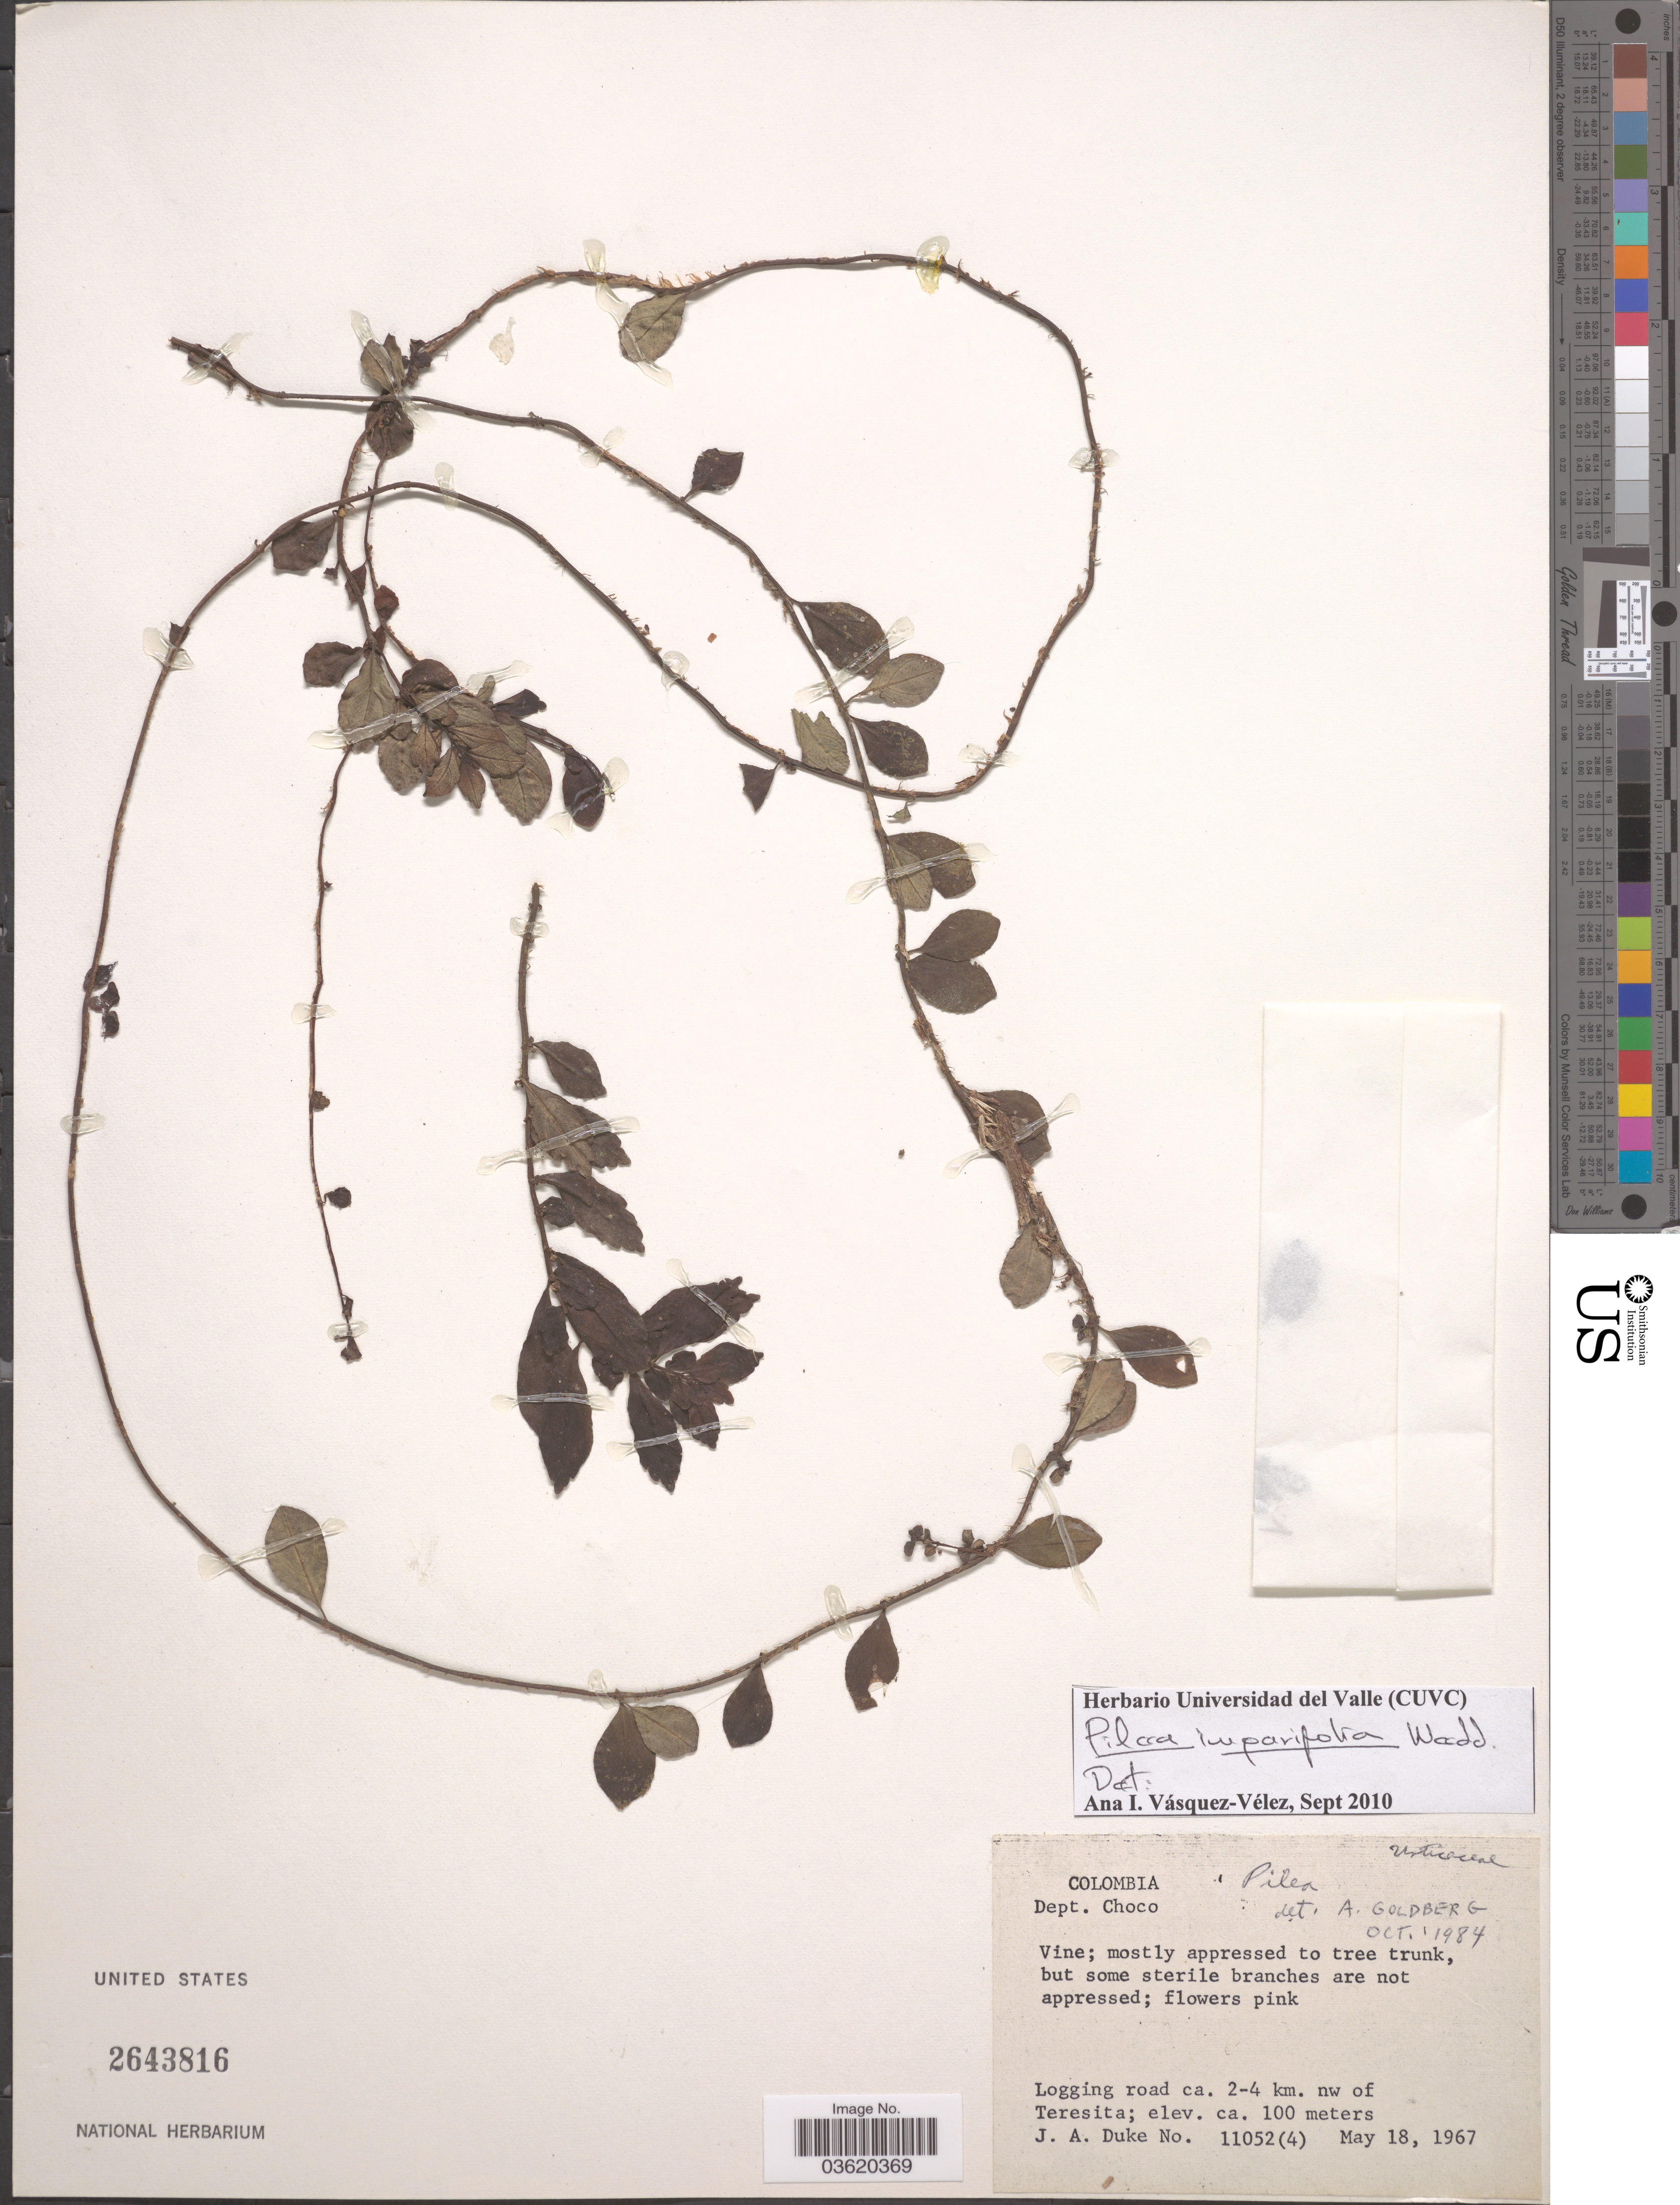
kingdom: Plantae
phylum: Tracheophyta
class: Magnoliopsida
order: Rosales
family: Urticaceae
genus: Pilea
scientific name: Pilea imparifolia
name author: Wedd.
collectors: J. A. Duke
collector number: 11052(4)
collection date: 1967-05-18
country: Colombia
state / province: Chocó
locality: Dept. Choco. Logging road ca. 2-4 km. nw of Teresita.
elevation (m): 100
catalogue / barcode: US 2643816